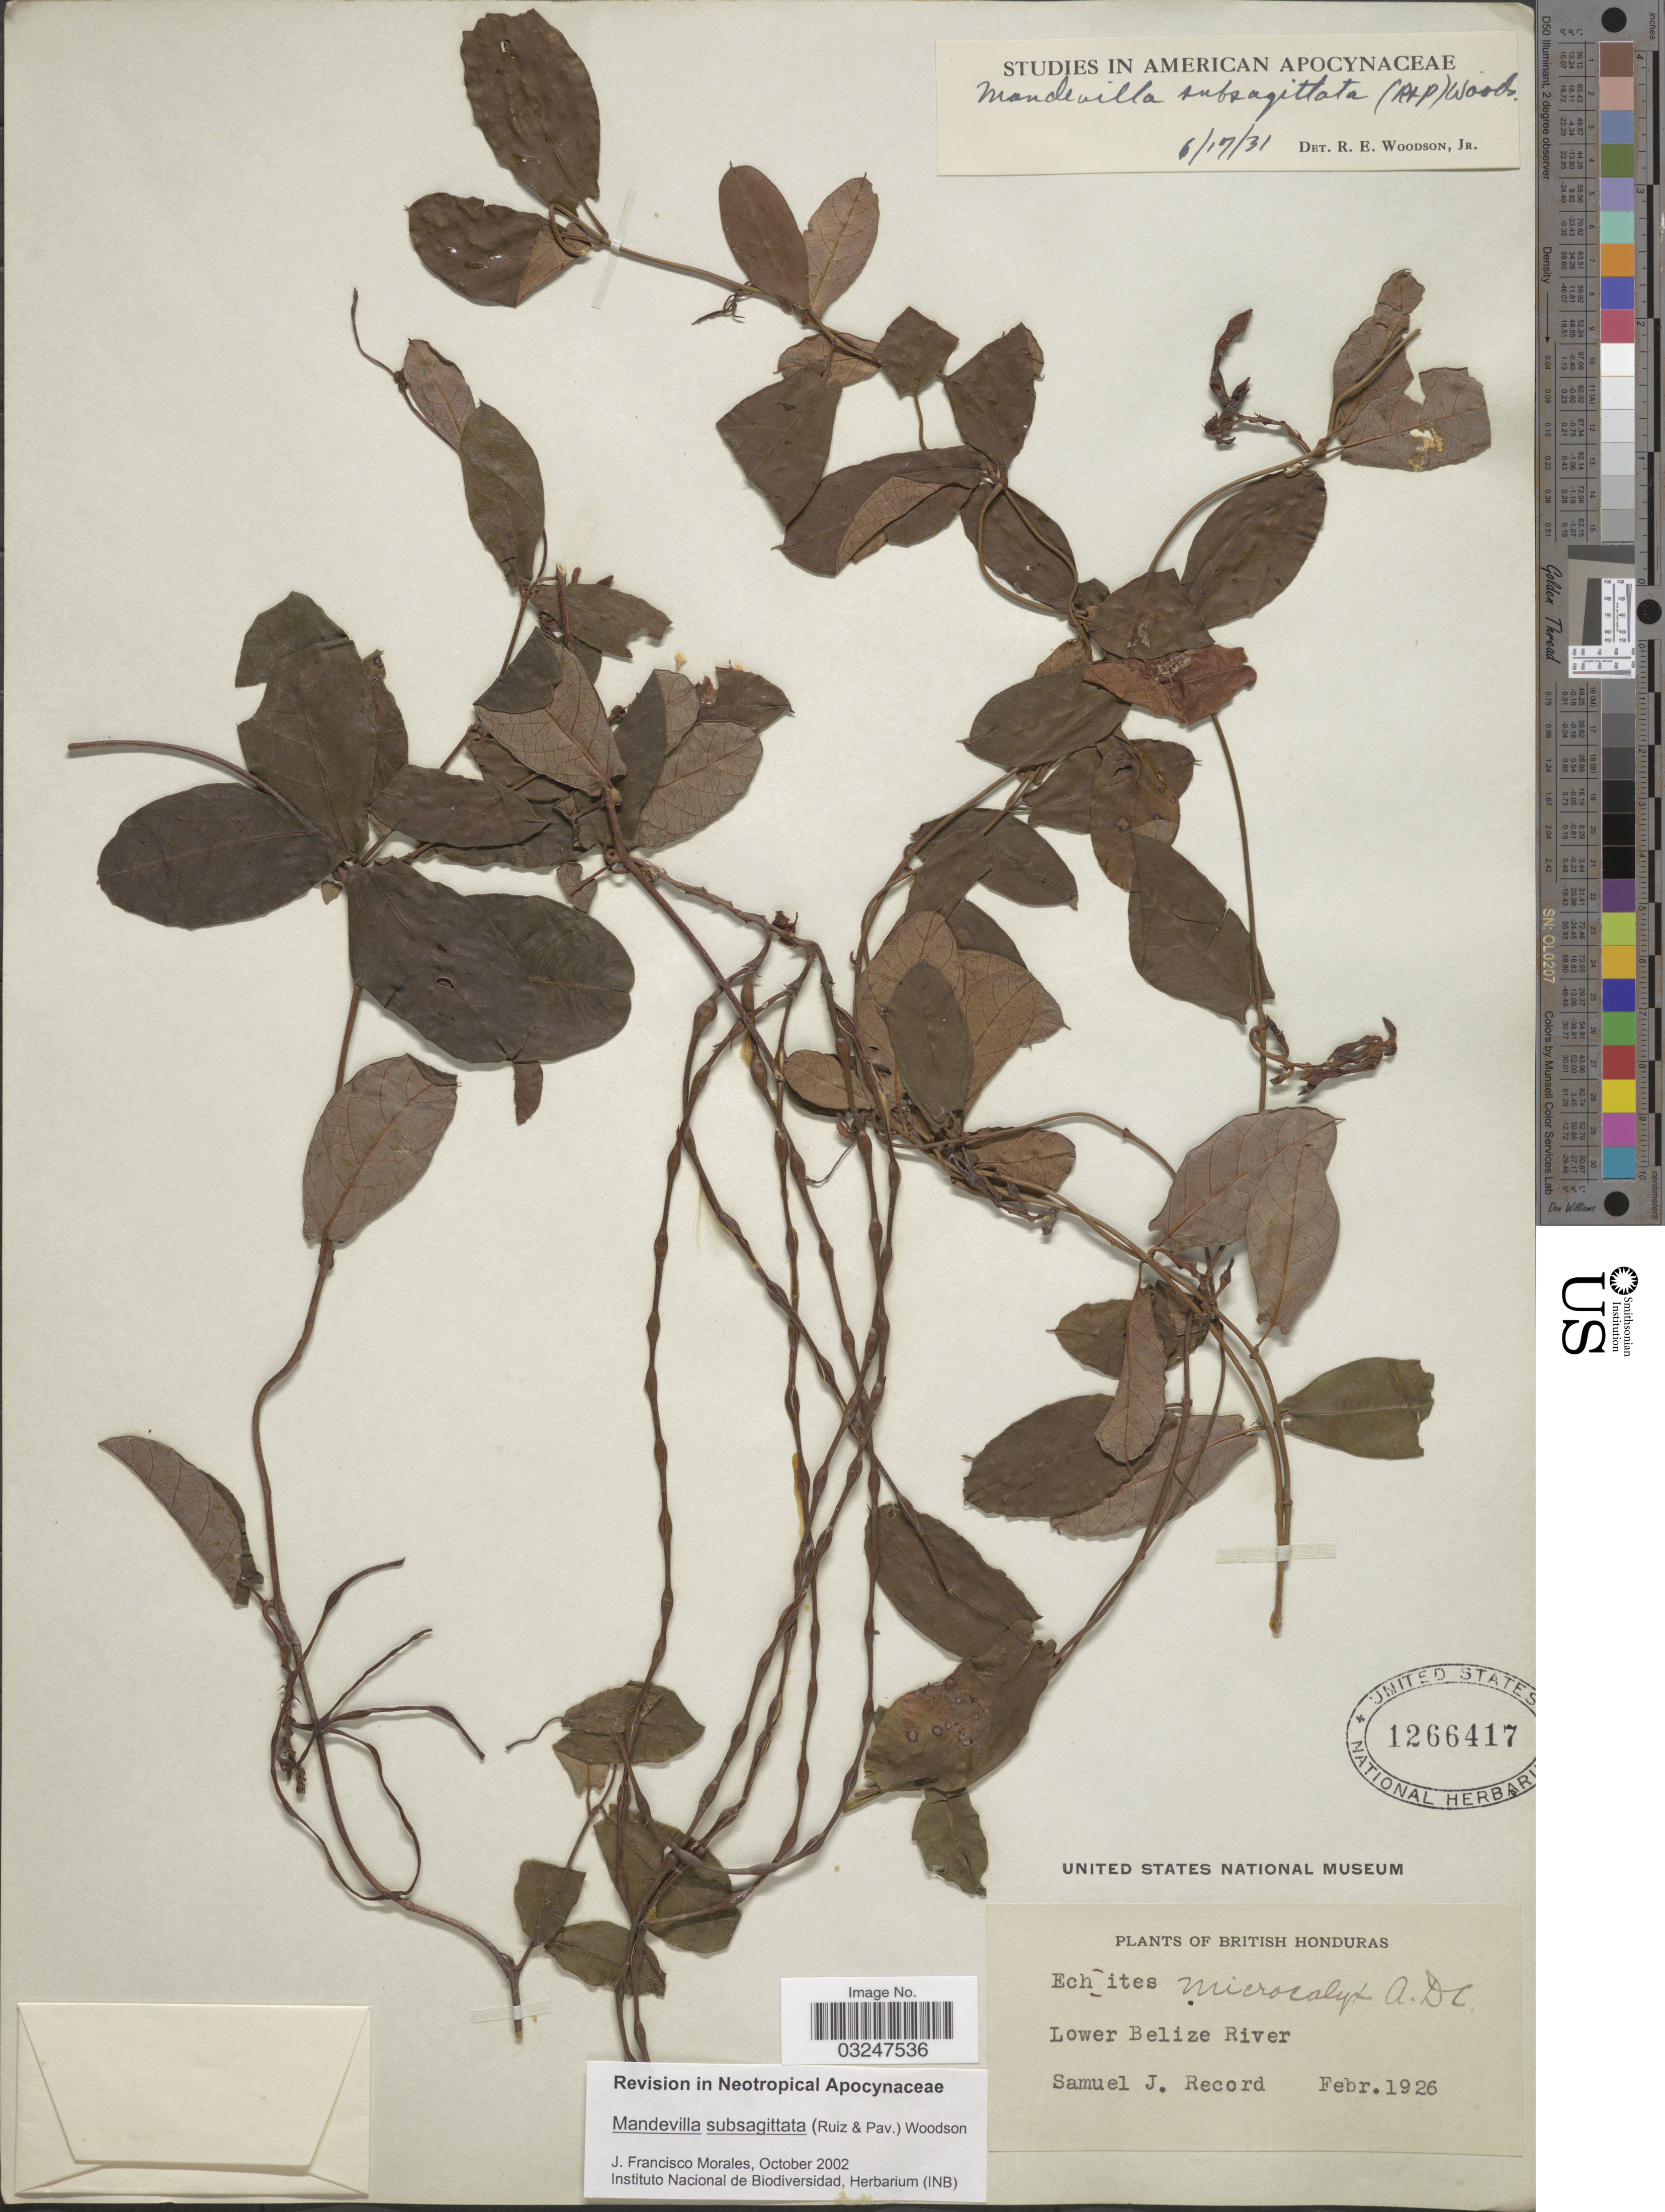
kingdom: Plantae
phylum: Tracheophyta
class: Magnoliopsida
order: Gentianales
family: Apocynaceae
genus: Mandevilla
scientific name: Mandevilla subsagittata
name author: (Ruiz & Pav.) Woodson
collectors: S. J. Record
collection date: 1926-02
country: Belize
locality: British Honduras, Lower Belize River.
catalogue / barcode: US 1266417